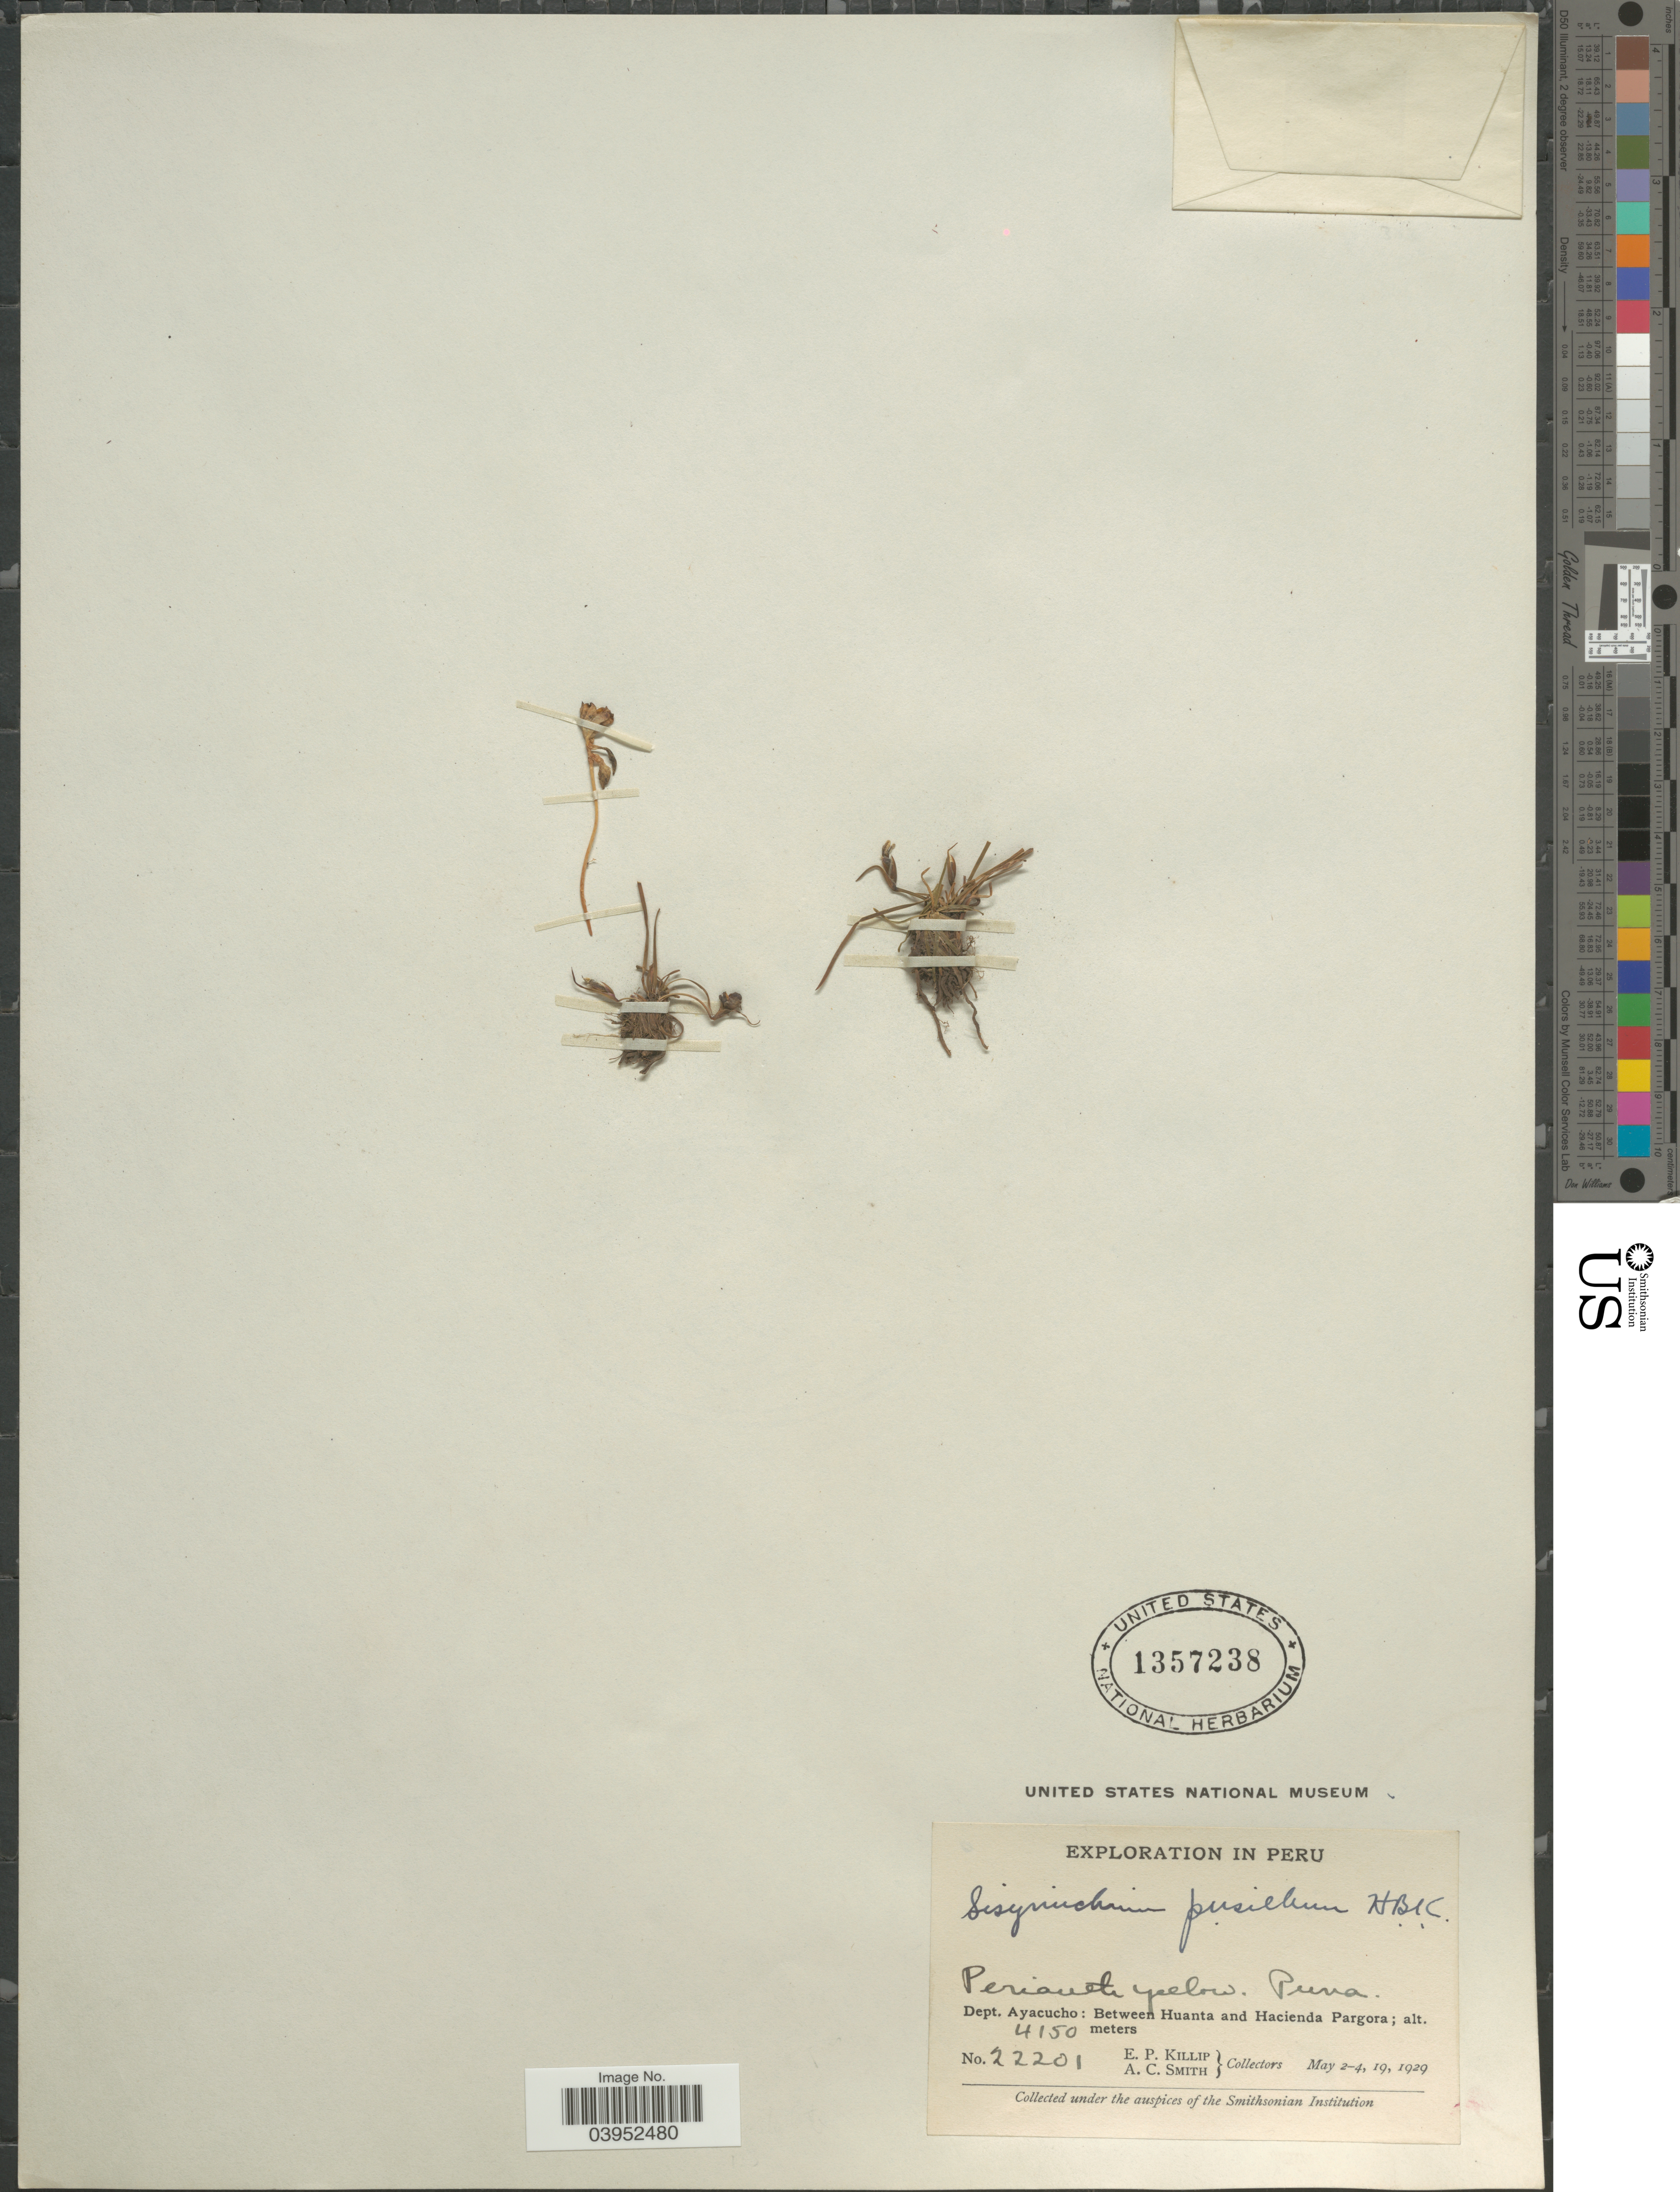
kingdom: Plantae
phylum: Tracheophyta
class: Liliopsida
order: Asparagales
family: Iridaceae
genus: Sisyrinchium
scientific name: Sisyrinchium pusillum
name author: Kunth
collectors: E. P. Killip & A. C. Smith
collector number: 22201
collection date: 1929-05-02/1929-05-19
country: Peru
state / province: Ayacucho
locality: Dept. Ayacucho: Pampalca, between Huanta and Hacienda Pargora.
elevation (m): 4150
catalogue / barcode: US 1357238